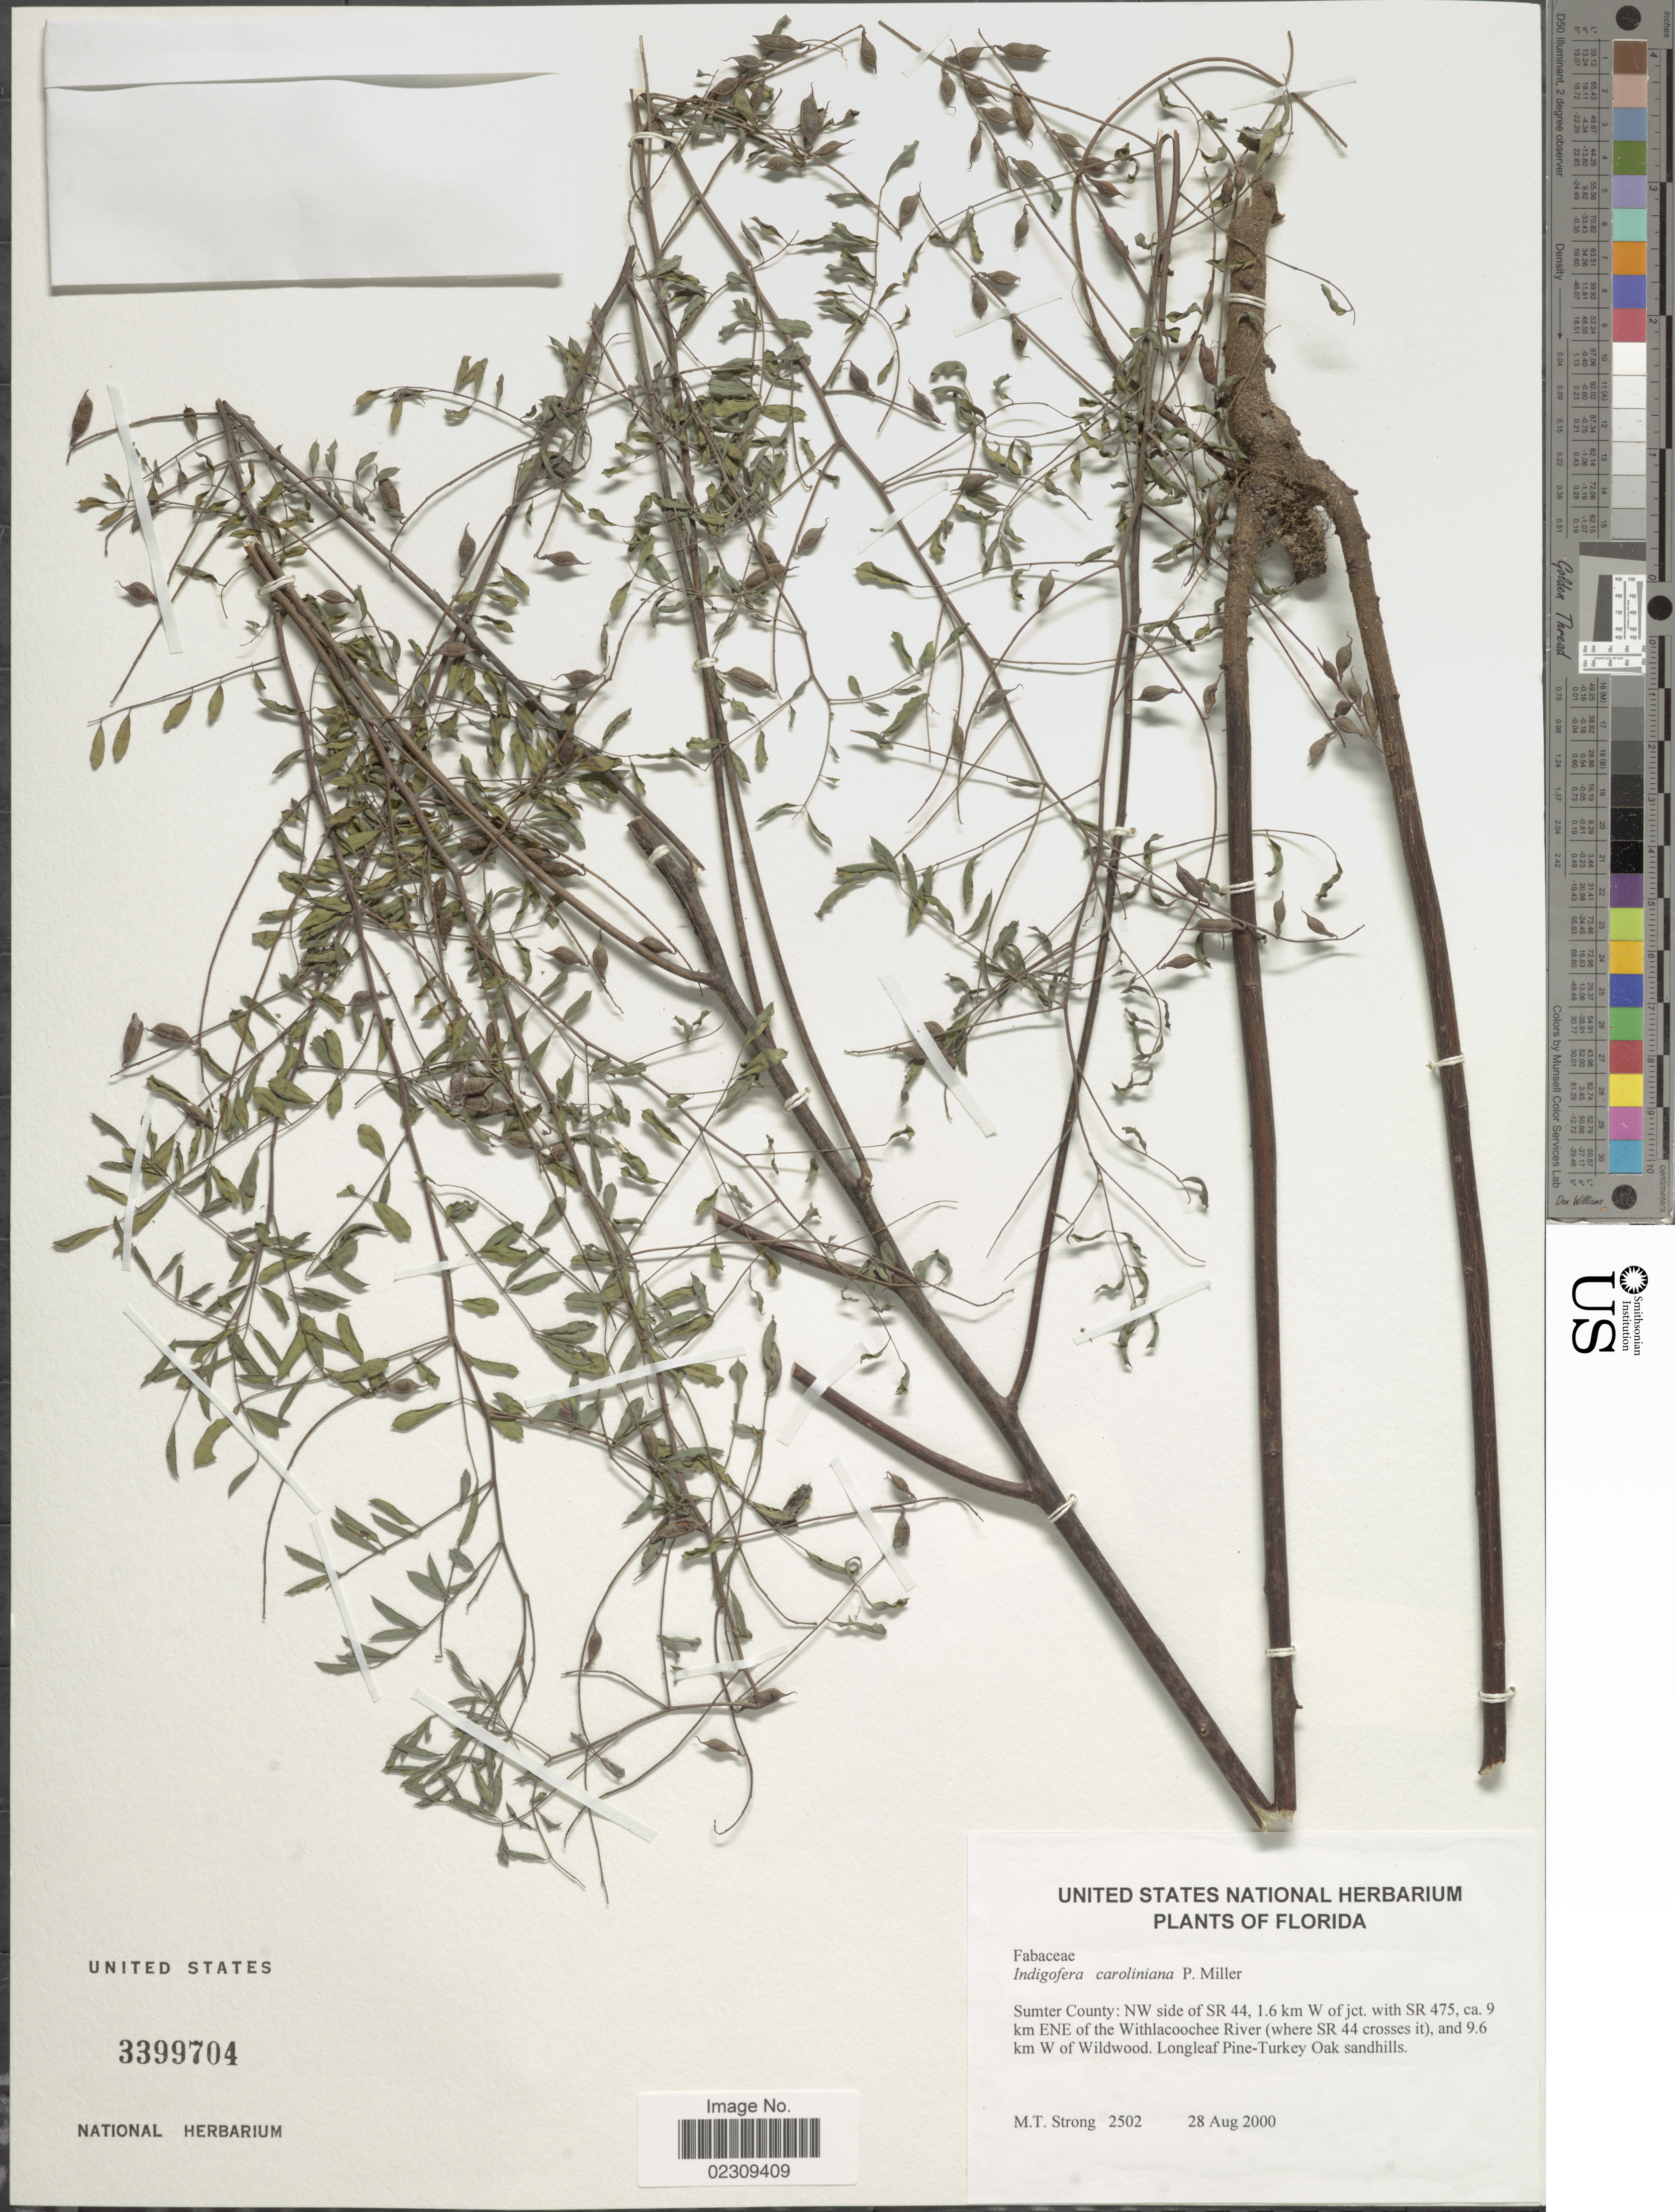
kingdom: Plantae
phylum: Tracheophyta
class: Magnoliopsida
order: Fabales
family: Fabaceae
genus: Indigofera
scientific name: Indigofera caroliniana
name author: Mill.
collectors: M. T. Strong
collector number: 2502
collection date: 2000-08-28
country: United States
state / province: Florida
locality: Sumter County, NW side of SR 44, 1.6 km W of jct. with SR 475, ca. 9 km ENE of the Withlacooche River (where SR 44 crosses it) and 9.6 km W of Wildwood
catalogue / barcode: US 3399704